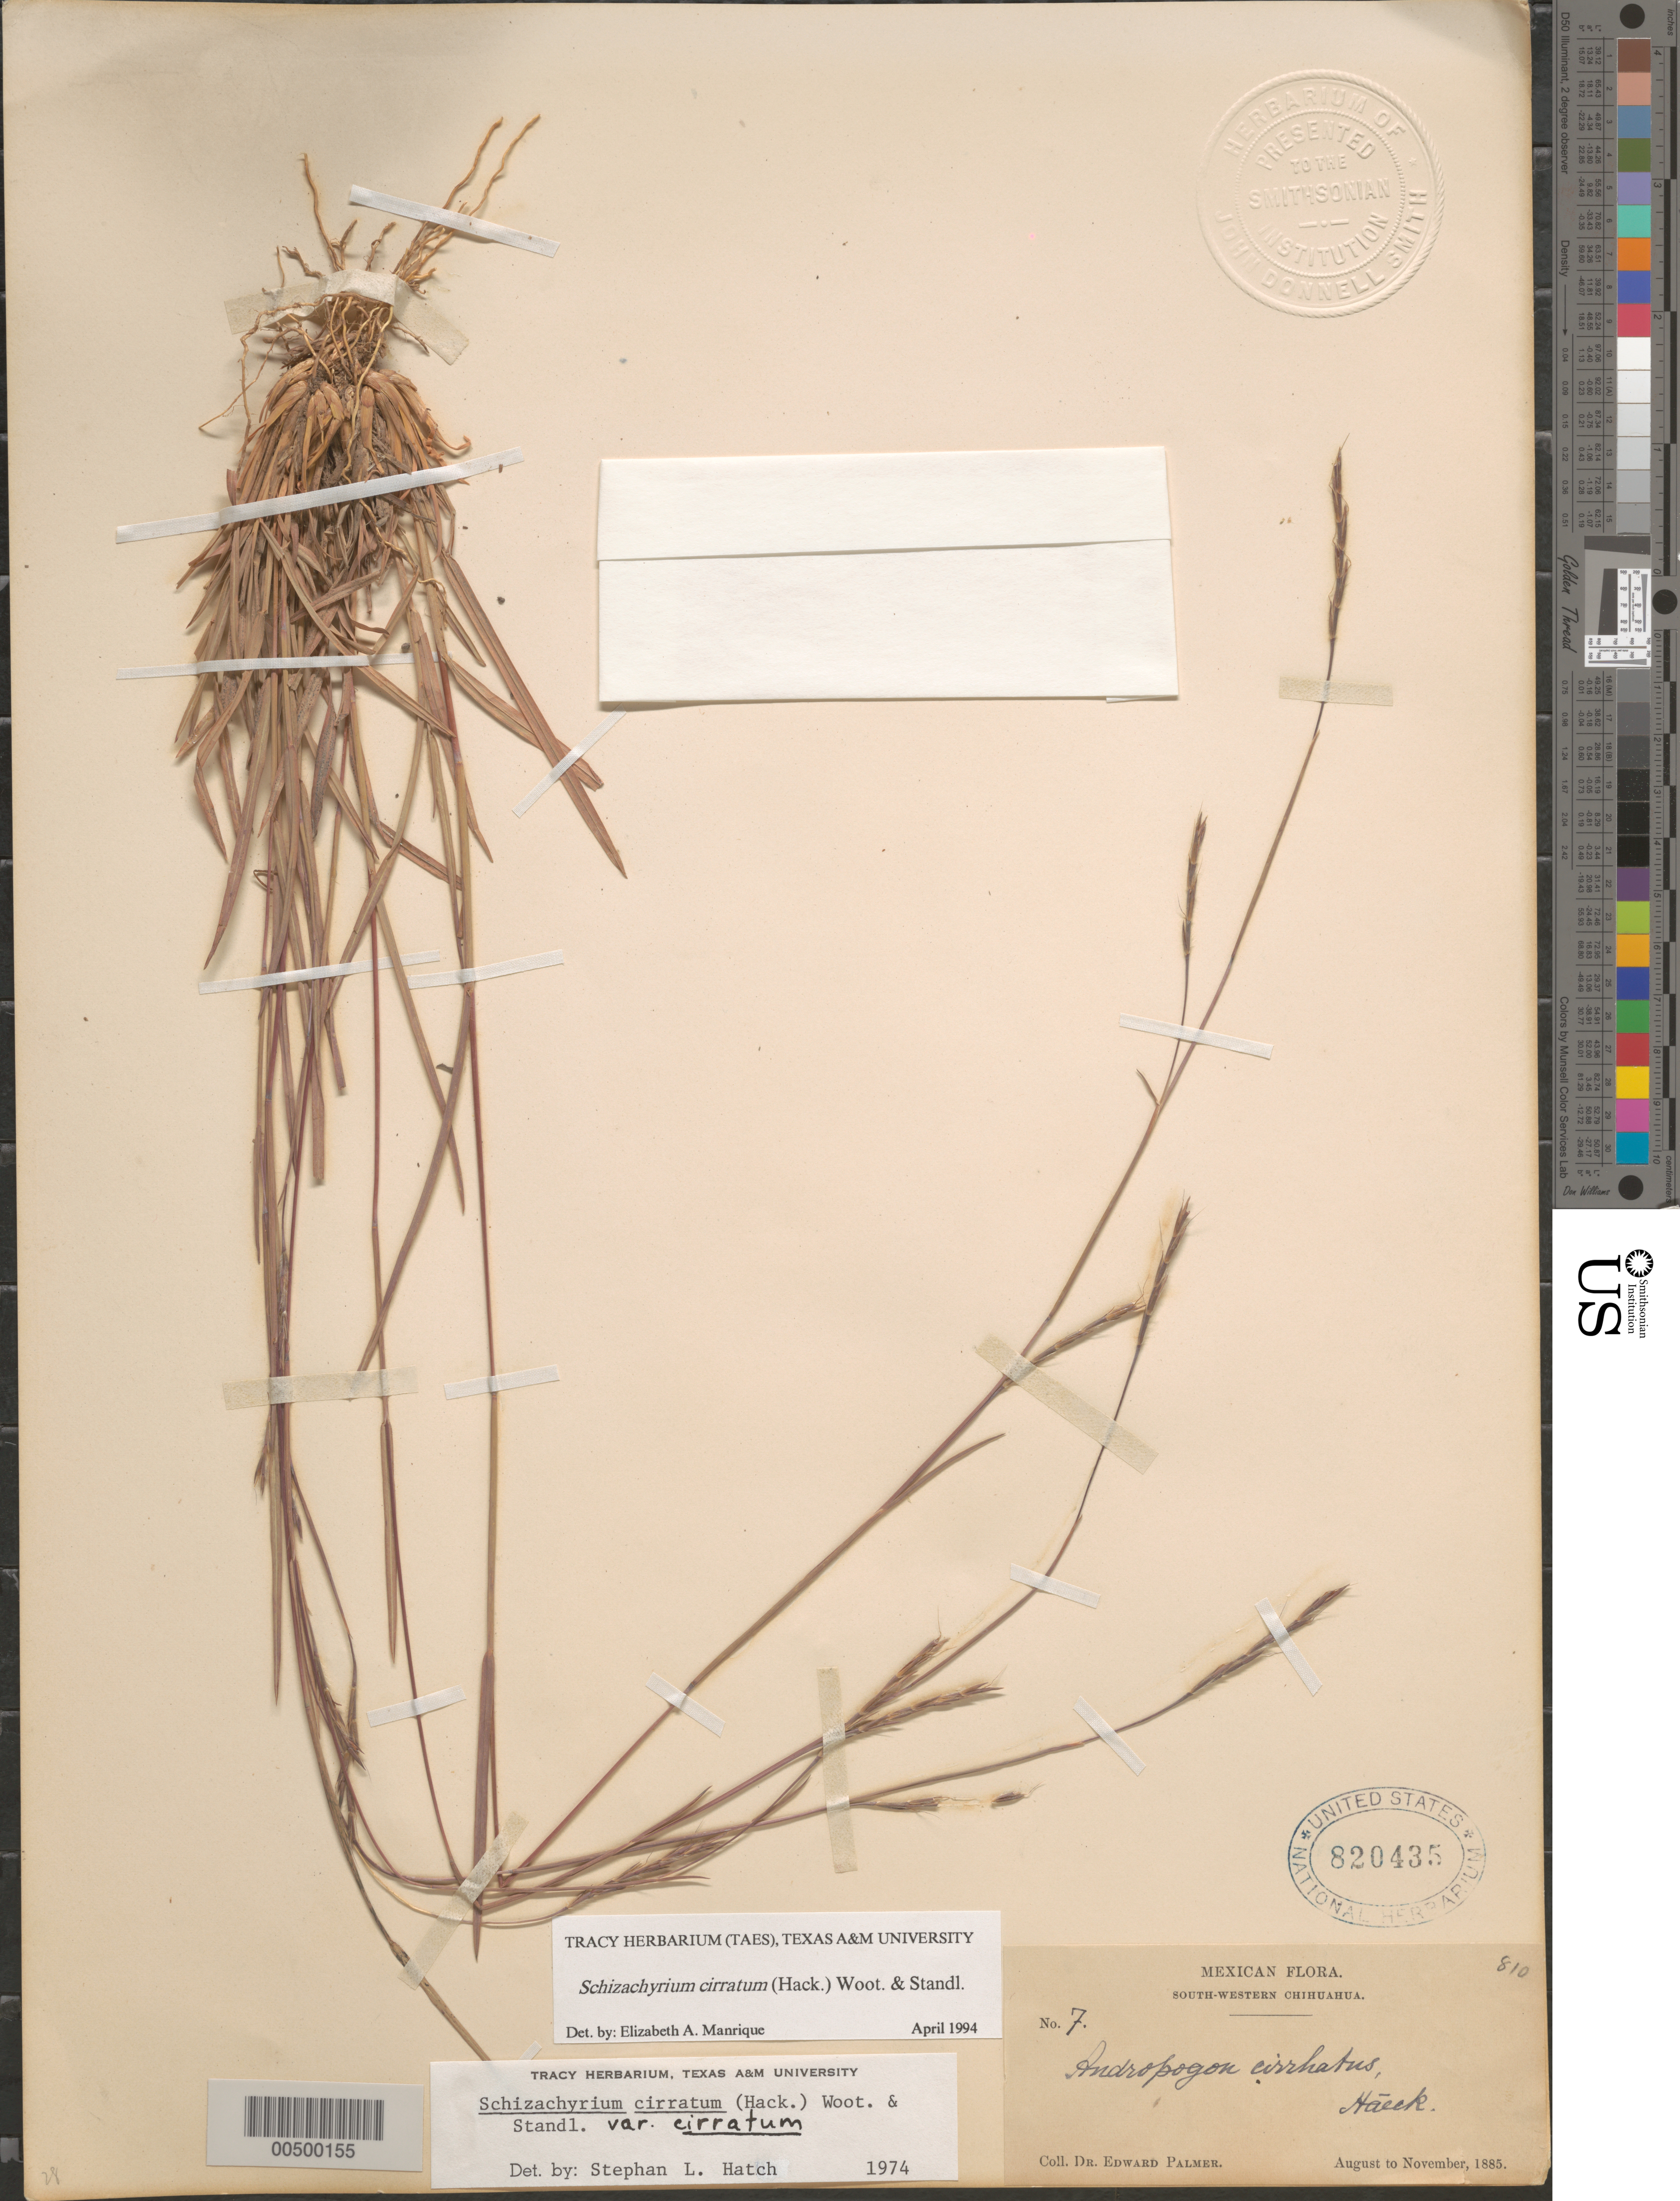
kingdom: Plantae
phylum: Tracheophyta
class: Liliopsida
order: Poales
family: Poaceae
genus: Schizachyrium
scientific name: Schizachyrium cirratum var. cirratum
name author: (Hack.) Wooton & Standl.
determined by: Manrique, E. A.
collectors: E. Palmer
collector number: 7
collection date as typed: Aug 1885 to Nov 1885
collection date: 1885-08/1885-11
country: Mexico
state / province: Chihuahua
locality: South-western Chihuahua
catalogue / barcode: US 820435